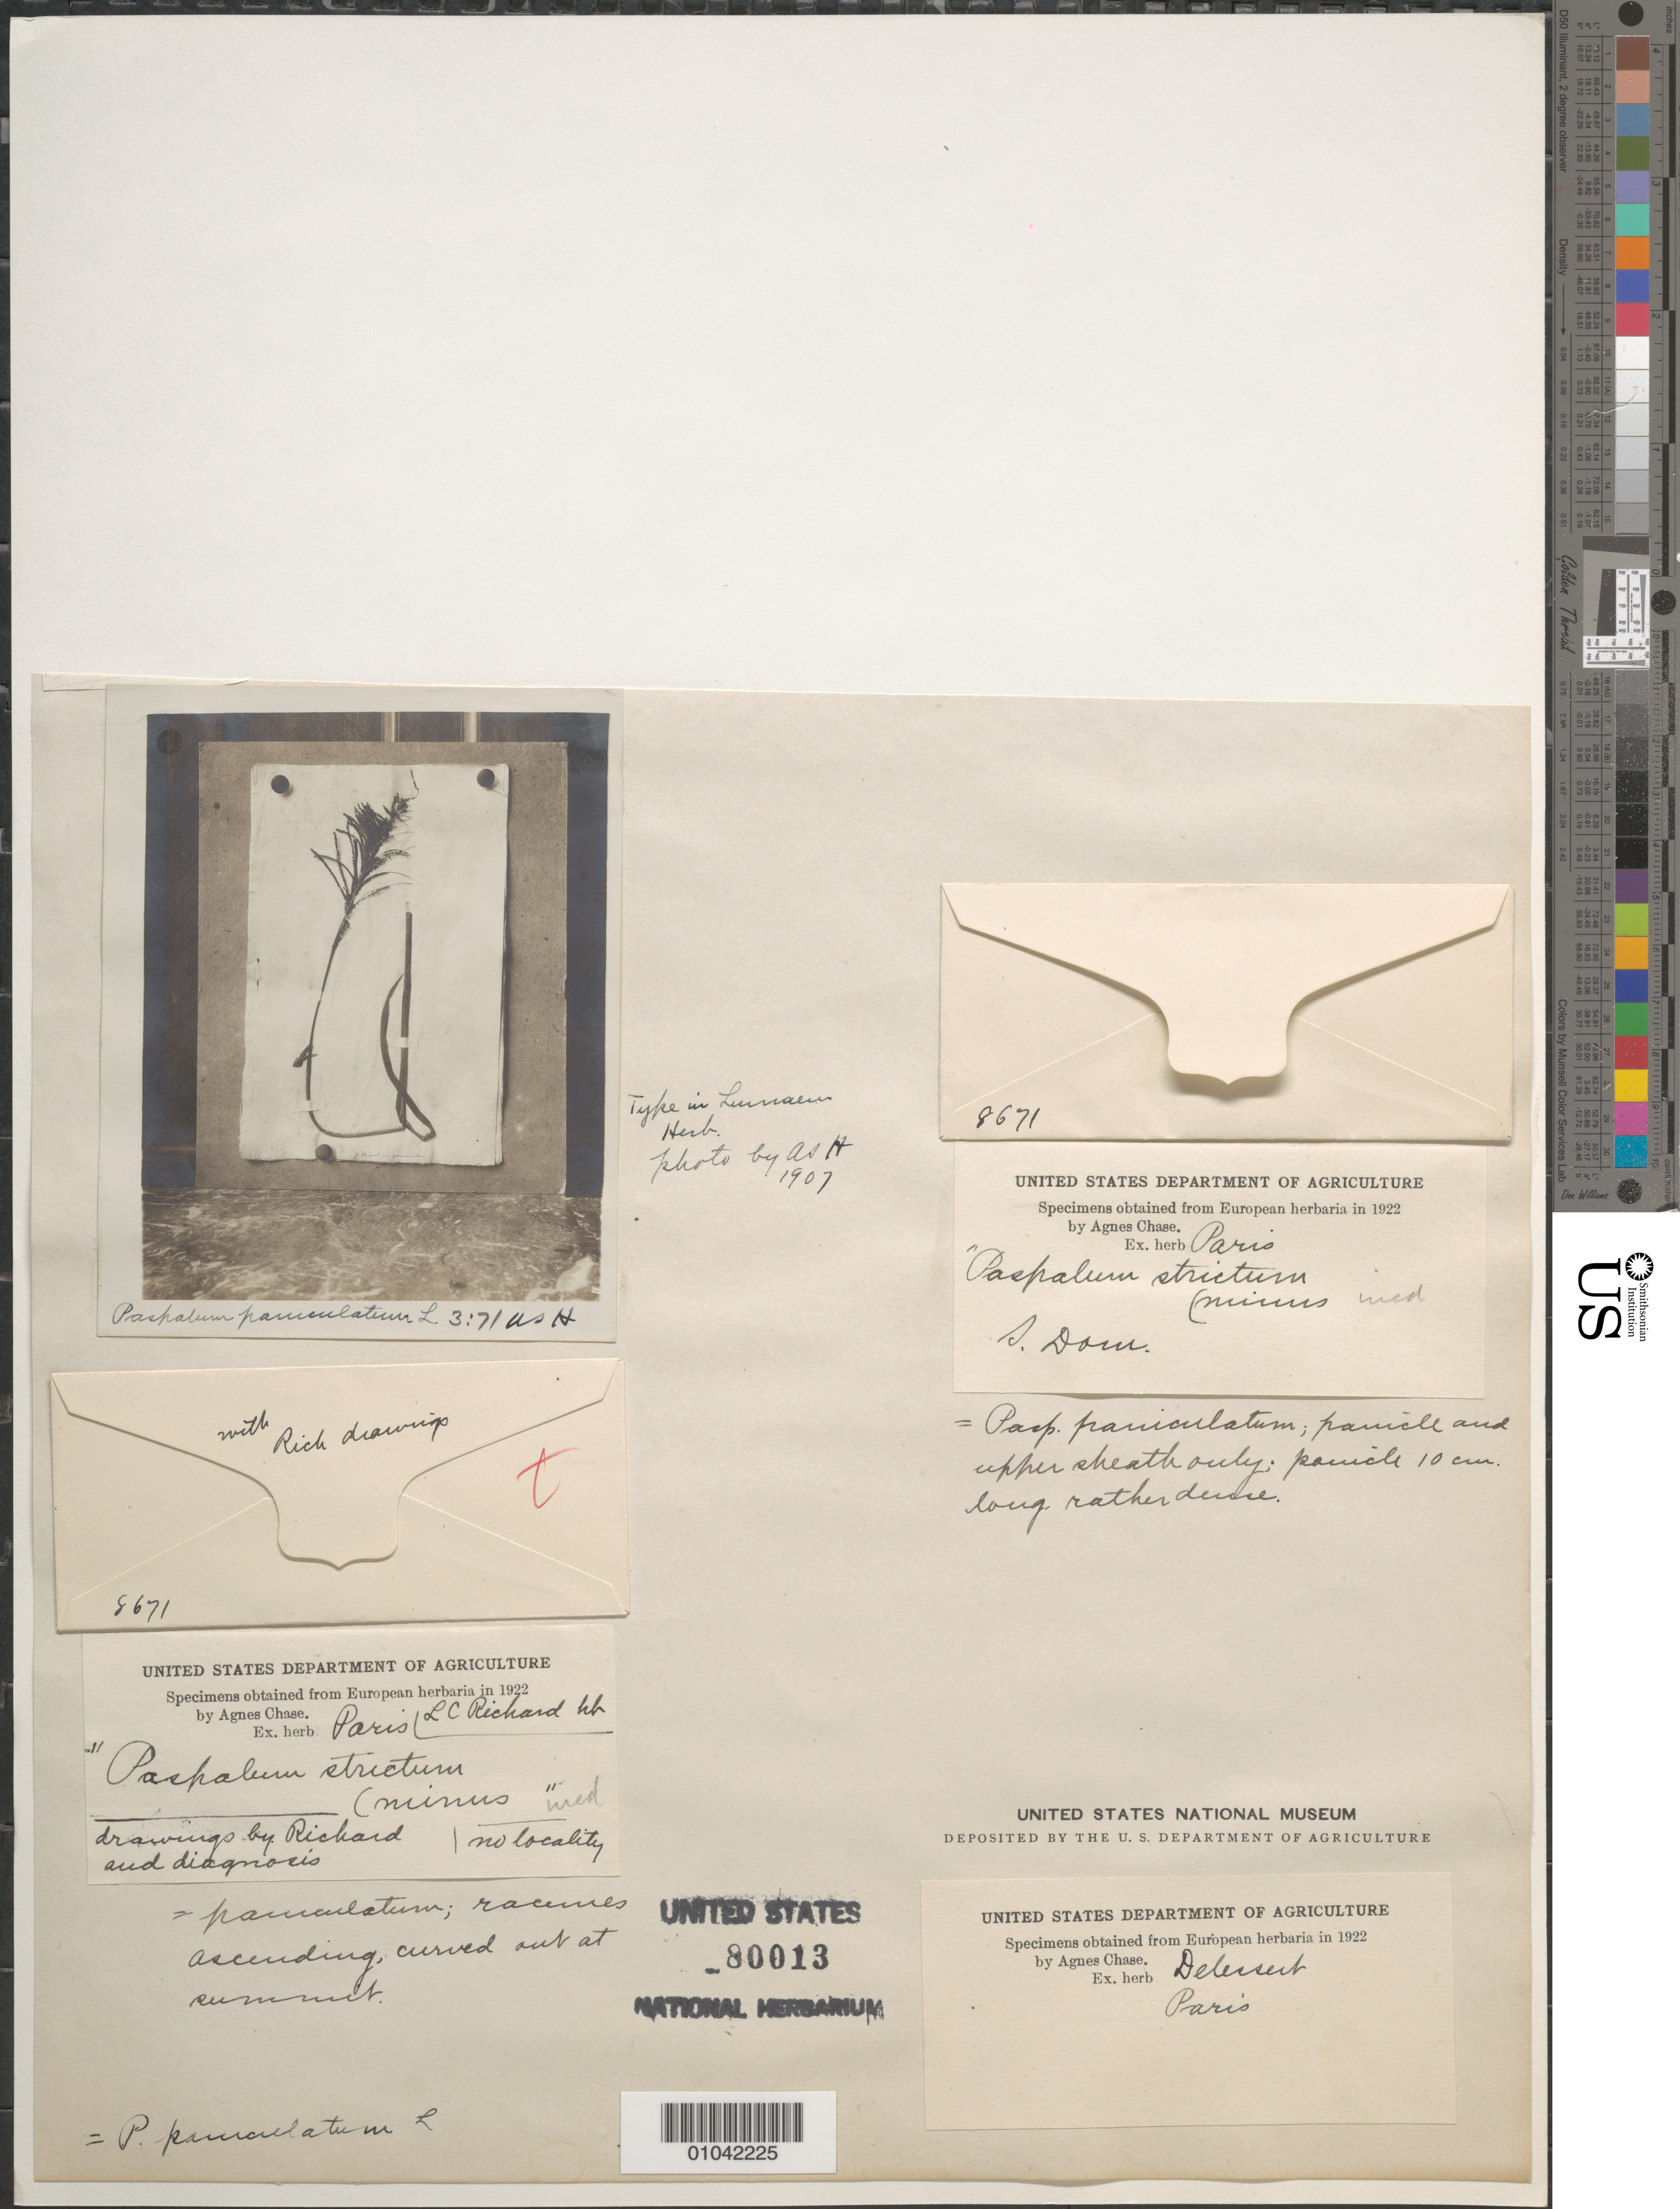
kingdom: Plantae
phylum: Tracheophyta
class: Liliopsida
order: Poales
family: Poaceae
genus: Paspalum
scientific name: Paspalum paniculatum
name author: L.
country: Dominican Republic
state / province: La Vega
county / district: Santo Domingo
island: Hispaniola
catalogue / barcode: US 80013